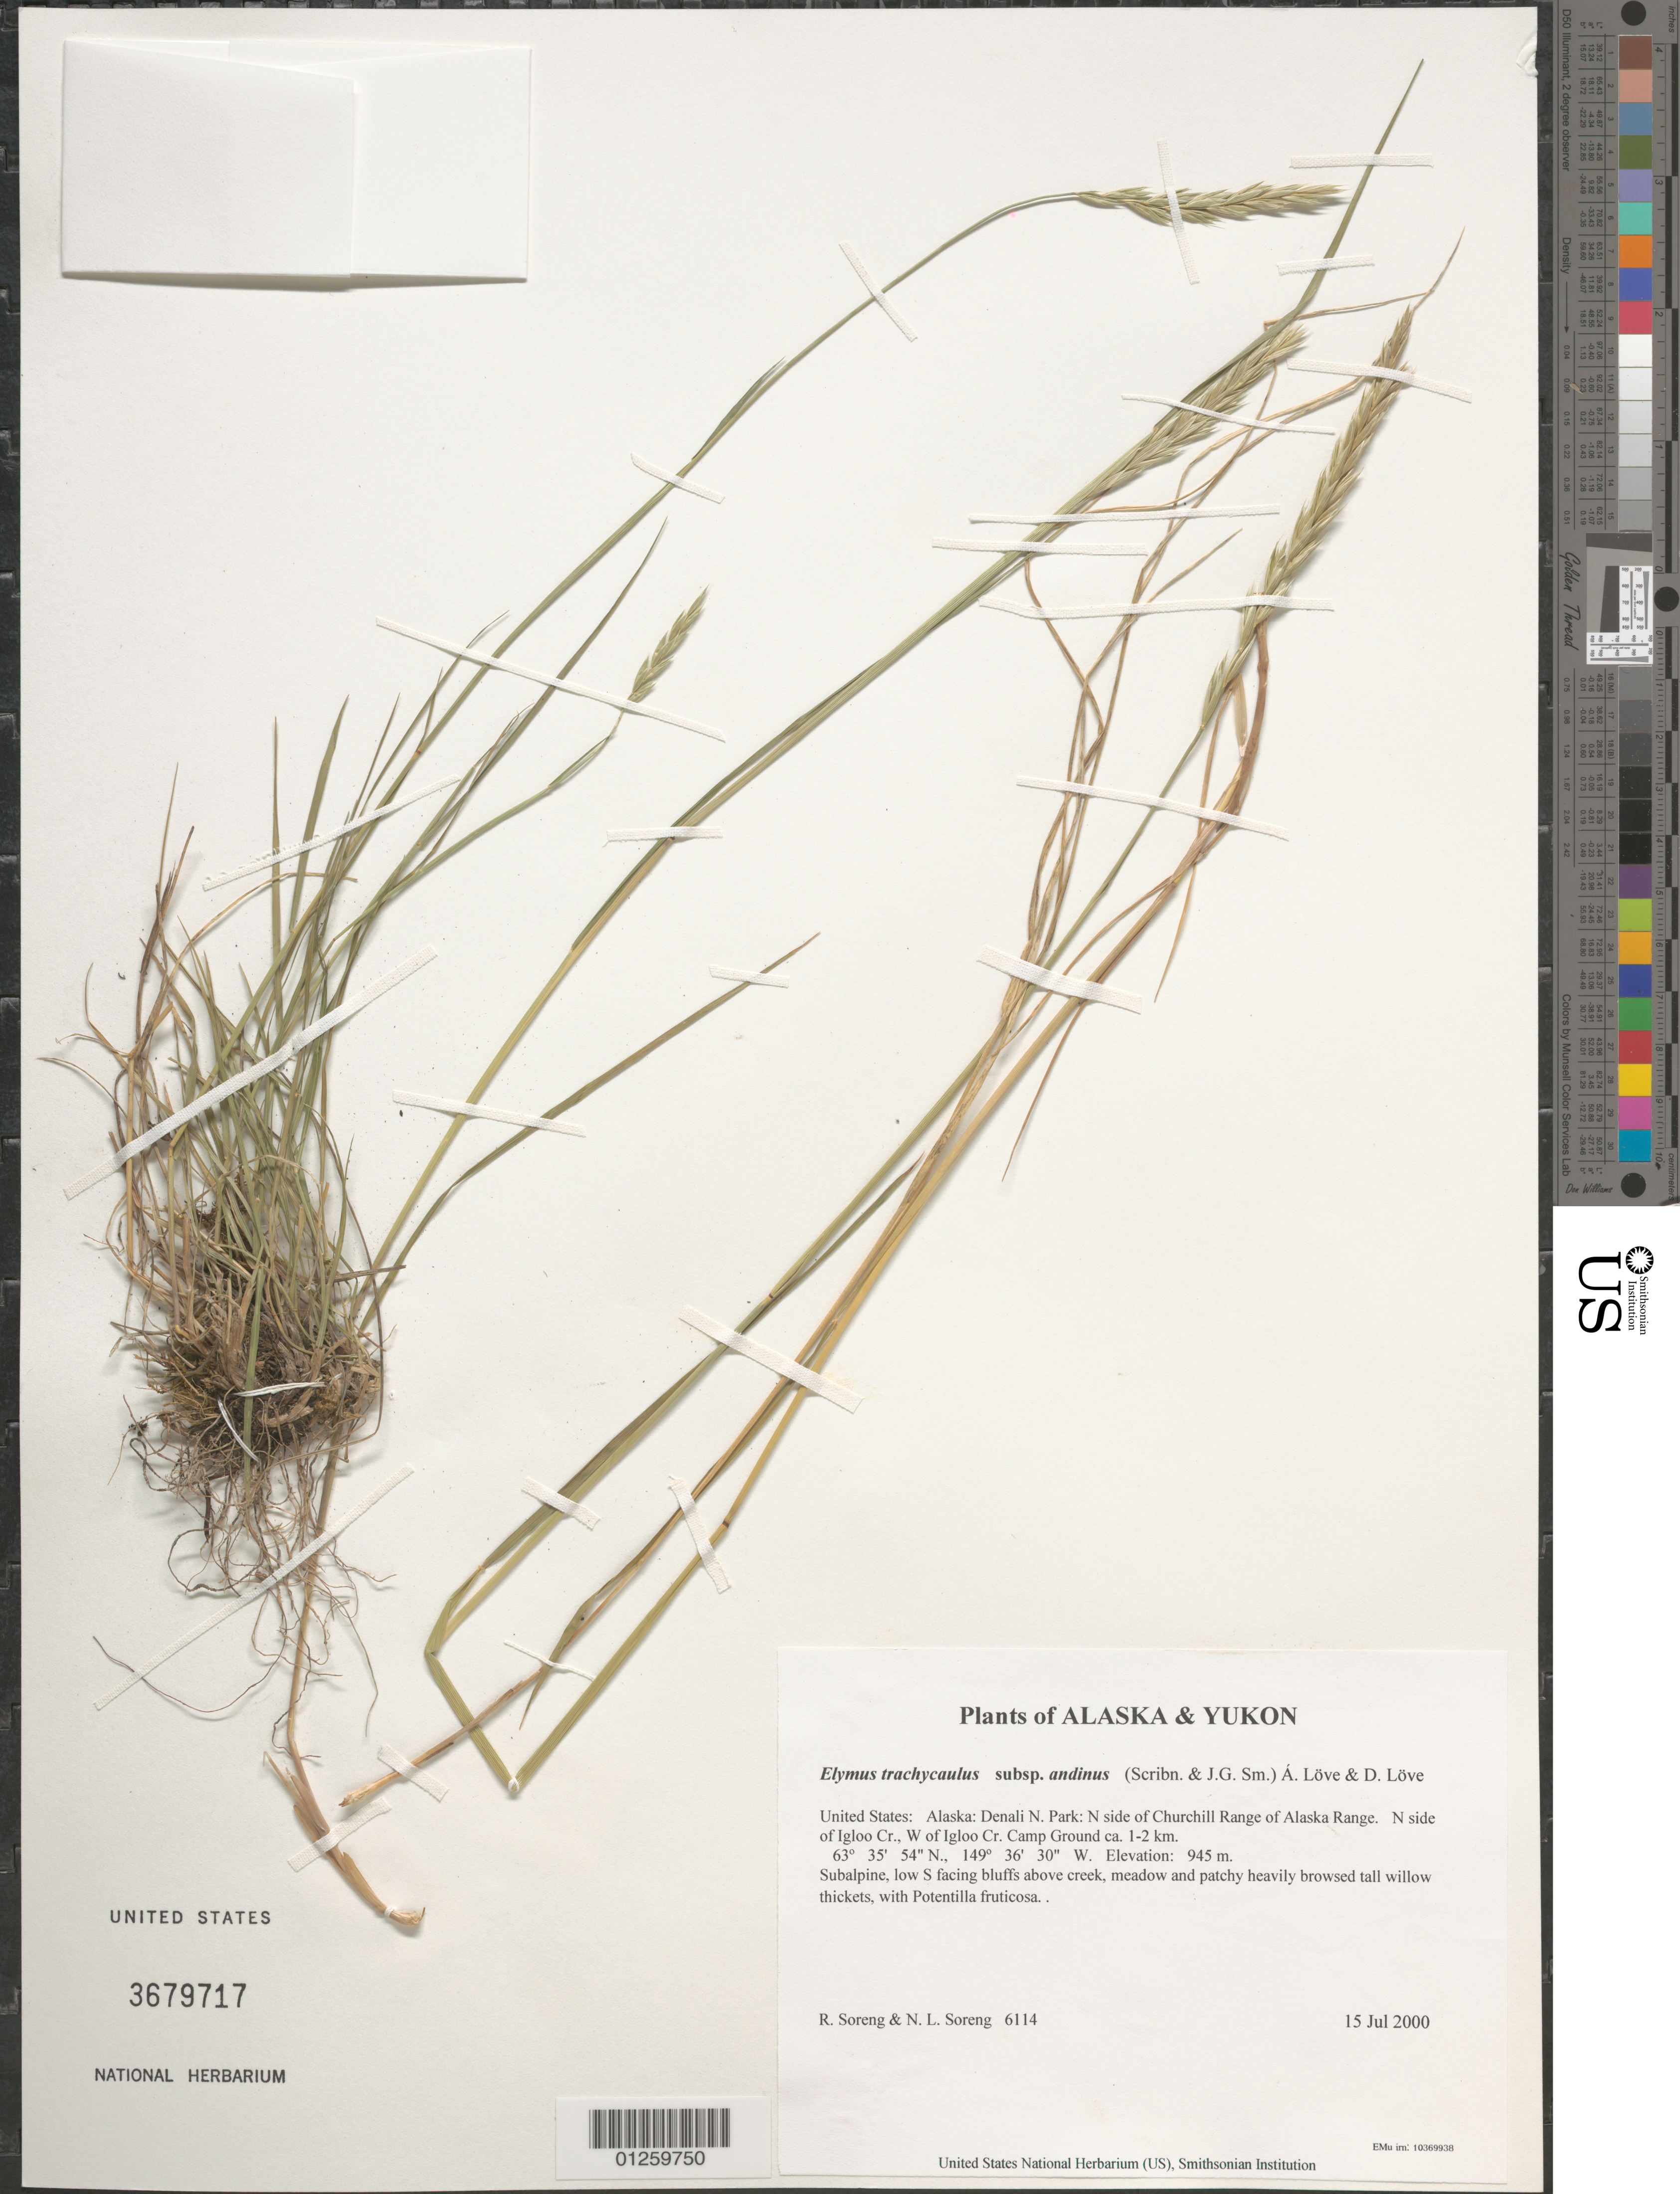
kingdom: Plantae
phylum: Tracheophyta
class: Liliopsida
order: Poales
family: Poaceae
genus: Elymus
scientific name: Elymus trachycaulus subsp. andinus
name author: (Scribn. & J.G. Sm.) Á. Löve & D. Löve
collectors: R. J. Soreng & N. L. Soreng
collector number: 6114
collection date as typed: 15 Jul 2000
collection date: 2000-07-15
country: United States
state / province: Alaska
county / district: Denali N. Park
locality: N side of Churchill Range of Alaska Range. N side of Igloo Cr., W of Igloo Cr. Camp Ground ca. 1-2 km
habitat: Subalpine, low S facing bluffs above creek, meadow and patchy heavily browsed tall willow thickets, with Potentilla fruticosa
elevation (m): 945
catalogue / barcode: US 3679717